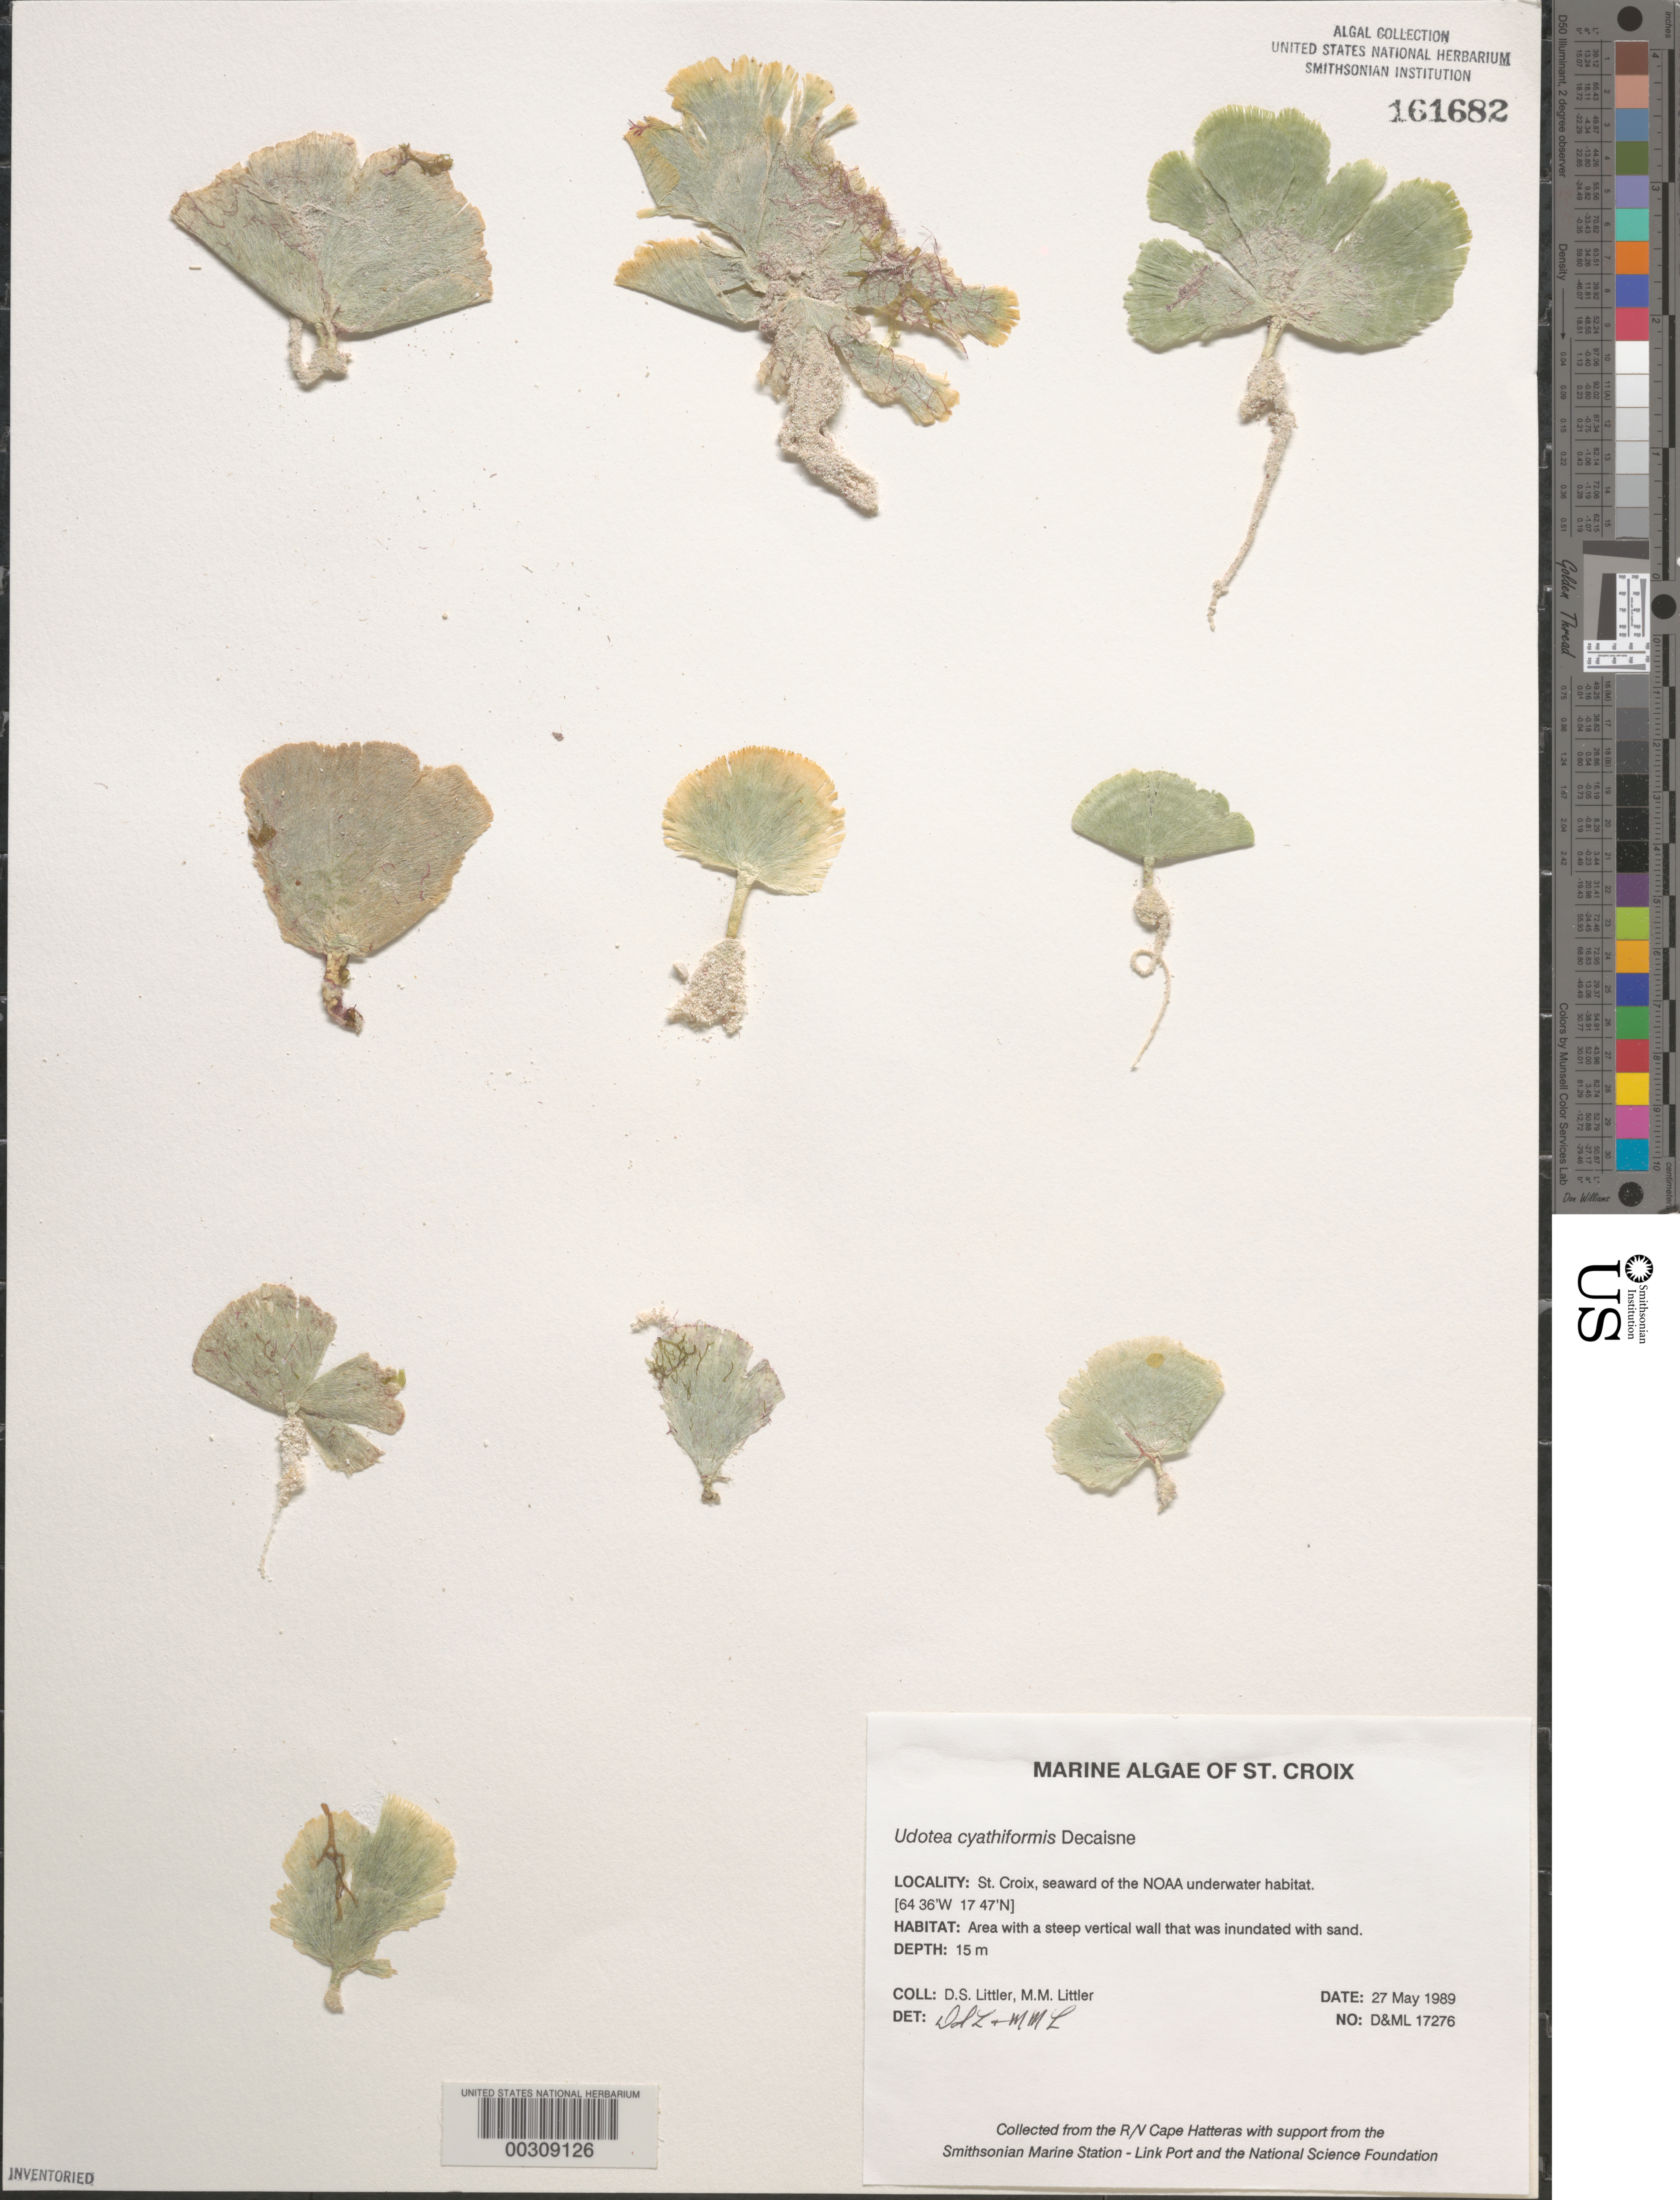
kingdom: Plantae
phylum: Chlorophyta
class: Ulvophyceae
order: Bryopsidales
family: Udoteaceae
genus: Udotea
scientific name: Udotea cyathiformis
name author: Decne.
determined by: Littler, D. S.; Littler, M. M.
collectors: D. S. Littler & M. M. Littler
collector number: D&ML 17276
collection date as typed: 27 May 1989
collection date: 1989-05-27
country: U.S. Virgin Islands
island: St. Croix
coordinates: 17 47' N, 64 36' W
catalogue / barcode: US 161682